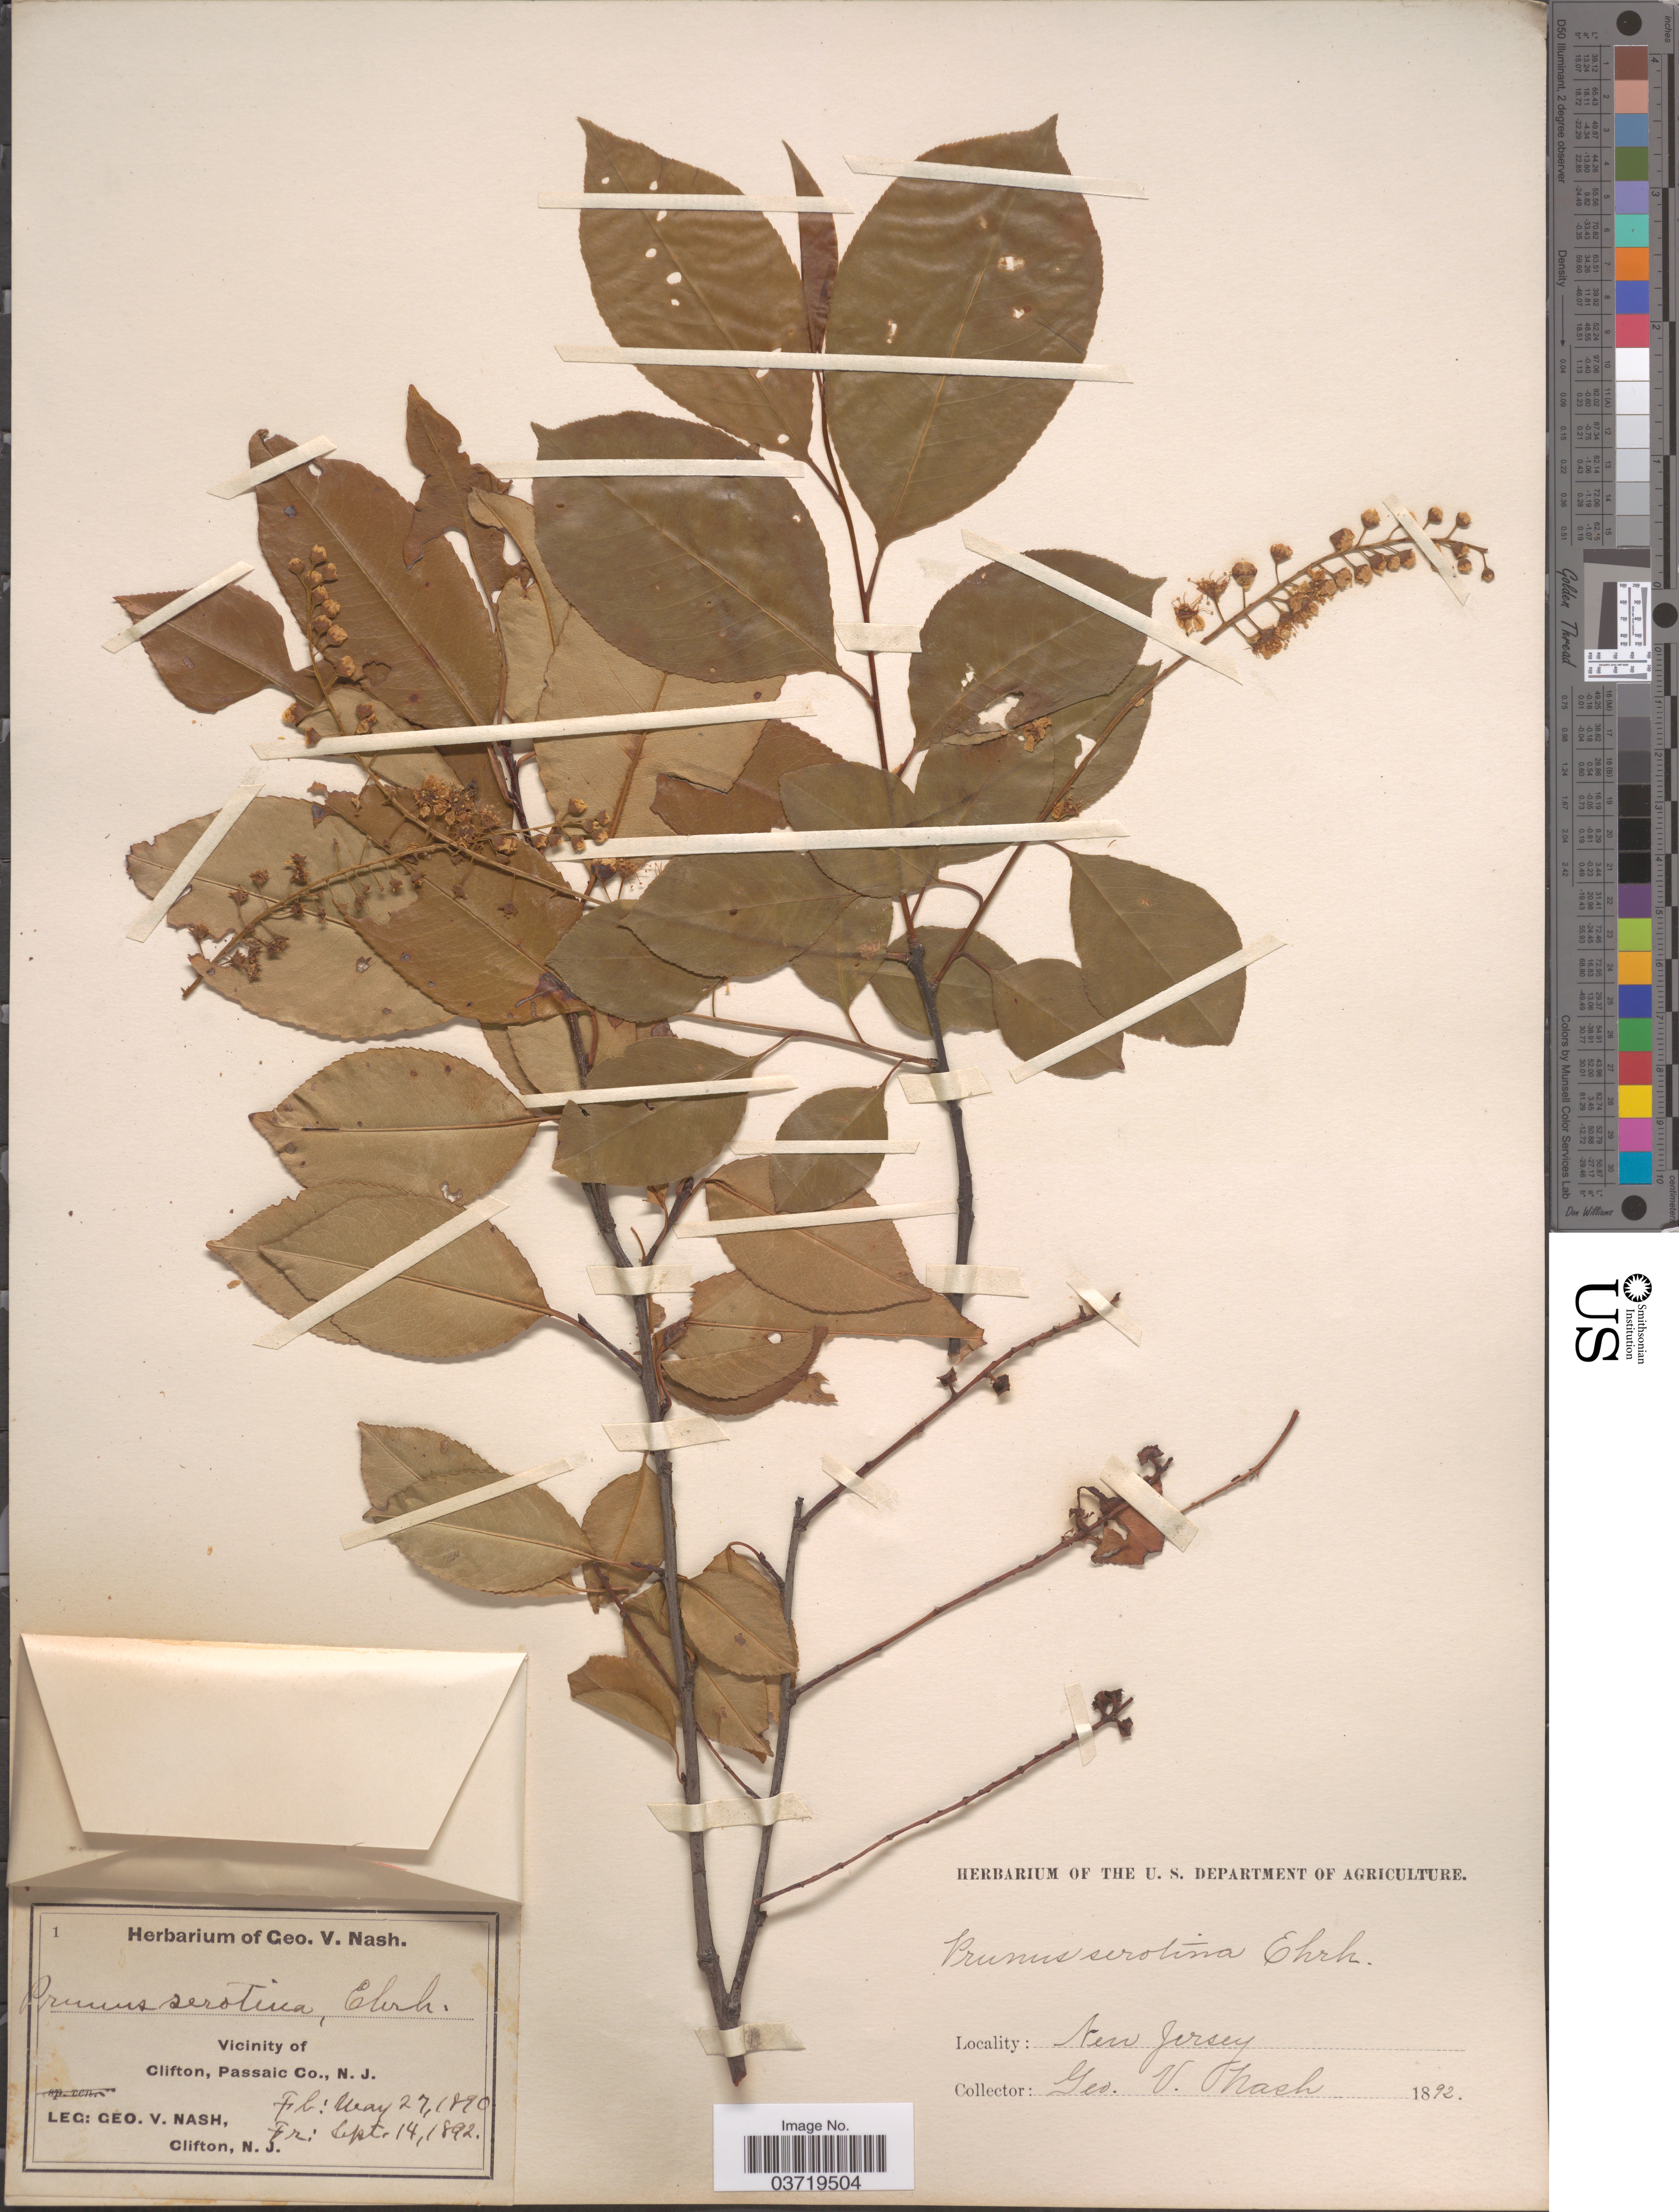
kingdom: Plantae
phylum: Tracheophyta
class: Magnoliopsida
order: Rosales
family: Rosaceae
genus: Prunus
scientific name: Prunus serotina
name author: Ehrh.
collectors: G. V. Nash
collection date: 1890-05-27/1892-09-14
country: United States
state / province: New Jersey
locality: Vicinity of Clifton, Passaic Co.